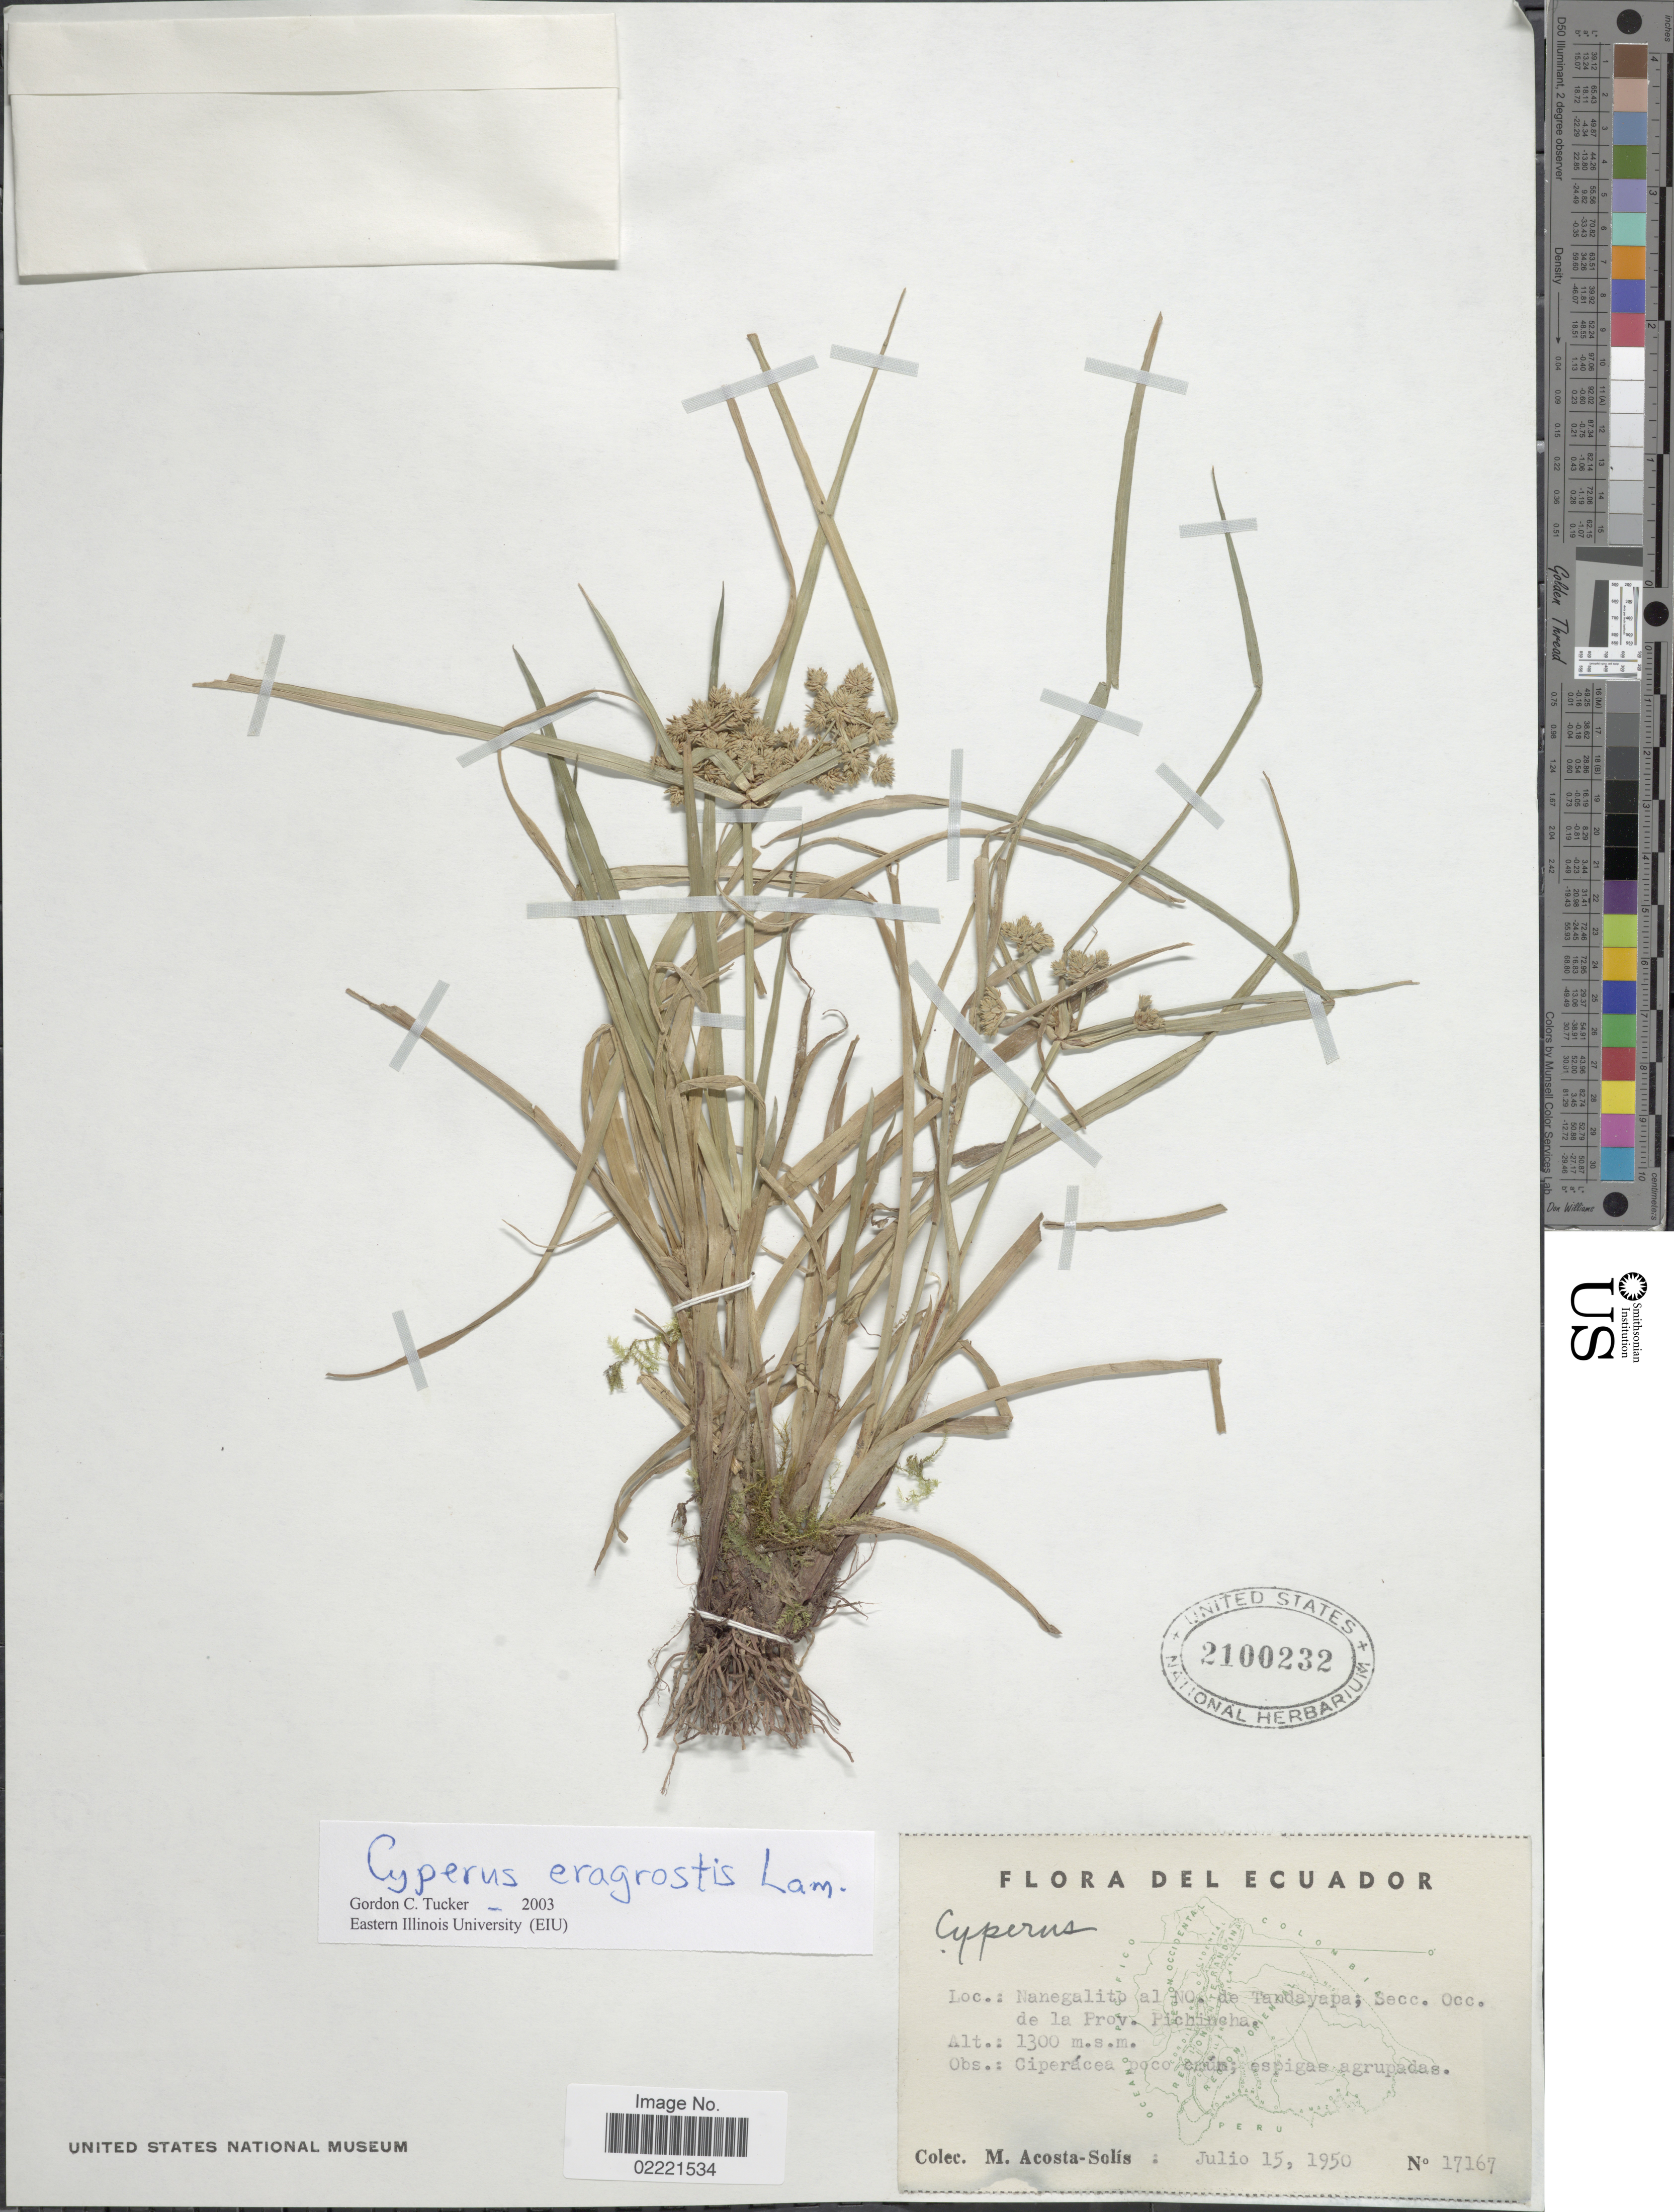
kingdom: Plantae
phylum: Tracheophyta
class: Liliopsida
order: Poales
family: Cyperaceae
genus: Cyperus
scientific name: Cyperus eragrostis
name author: Lam.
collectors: M. Acosta Solis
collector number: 17167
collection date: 1950-07-15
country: Ecuador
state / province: Pichincha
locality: Nanegalito al No. de Tandayapa, Secc. Occ. de la Prov. Pichinha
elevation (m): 1300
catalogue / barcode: US 2100232